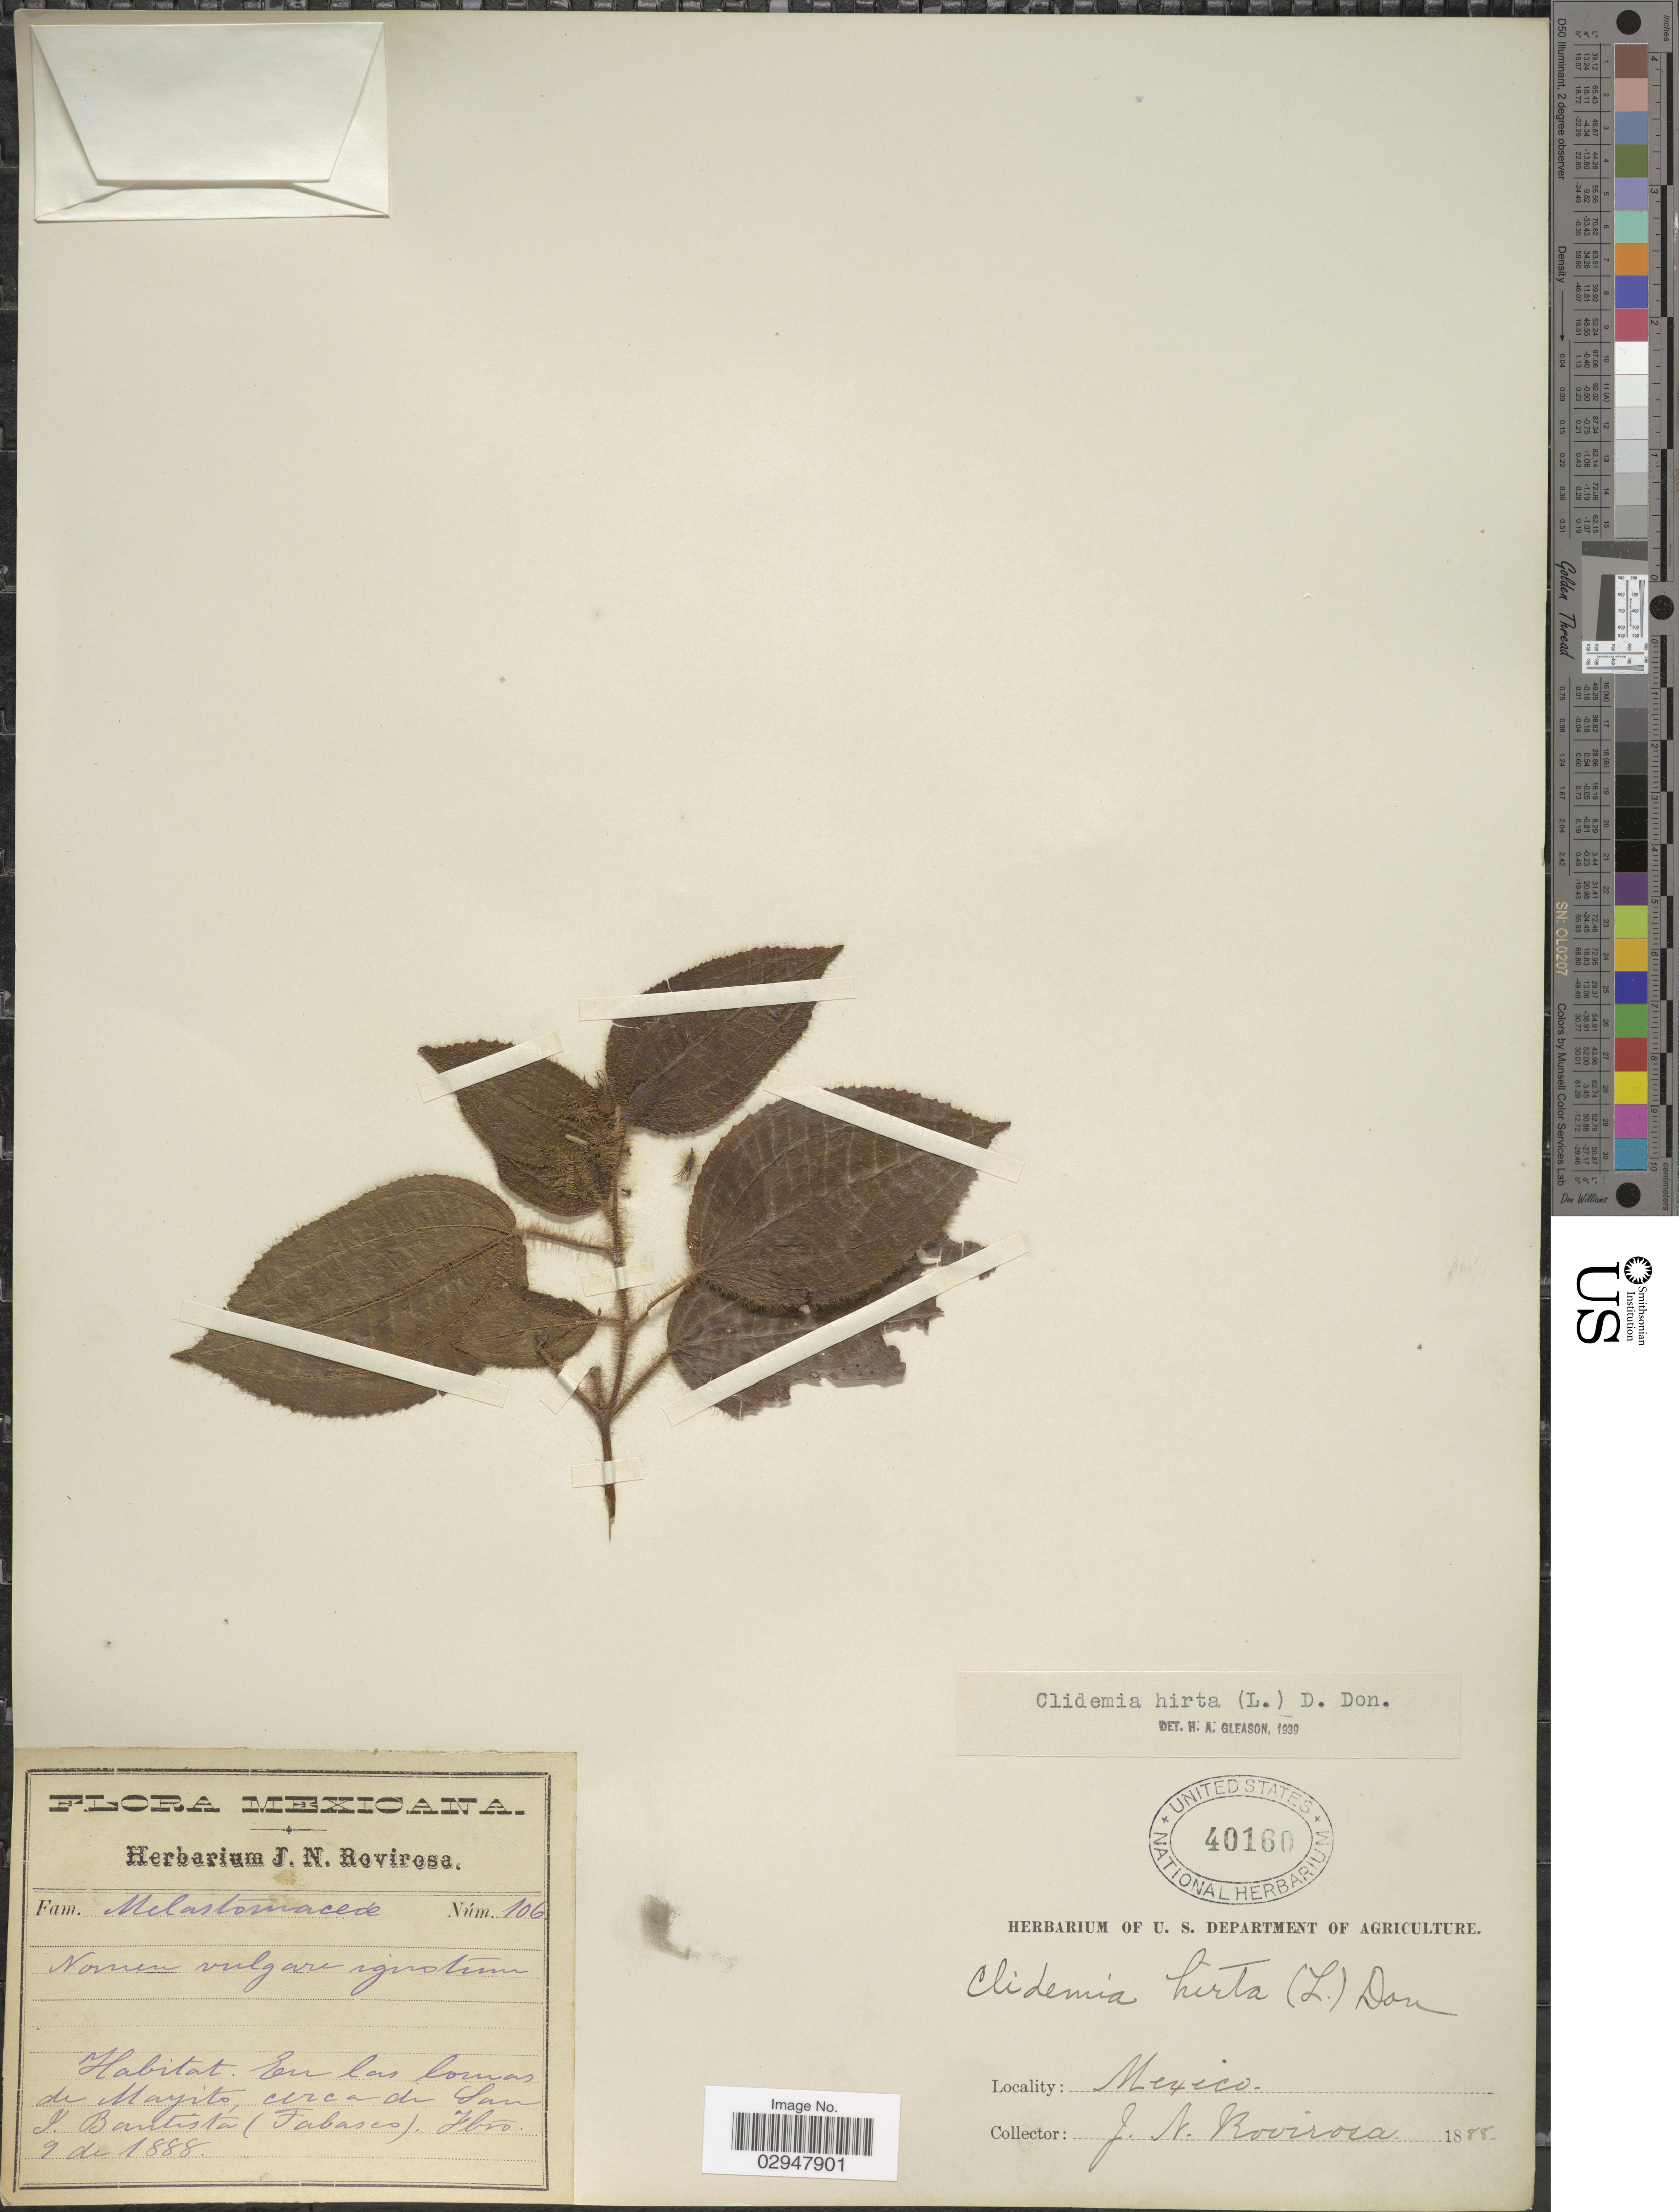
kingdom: Plantae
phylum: Tracheophyta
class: Magnoliopsida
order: Myrtales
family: Melastomataceae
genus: Miconia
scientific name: Miconia hirta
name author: Cogn.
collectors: J. N. Rovirosa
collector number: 106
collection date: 1888-02-09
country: Mexico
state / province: Tabasco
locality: En las Comas de Mayito cerca de San I. Bantistá (Tabasco).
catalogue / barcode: US 40160